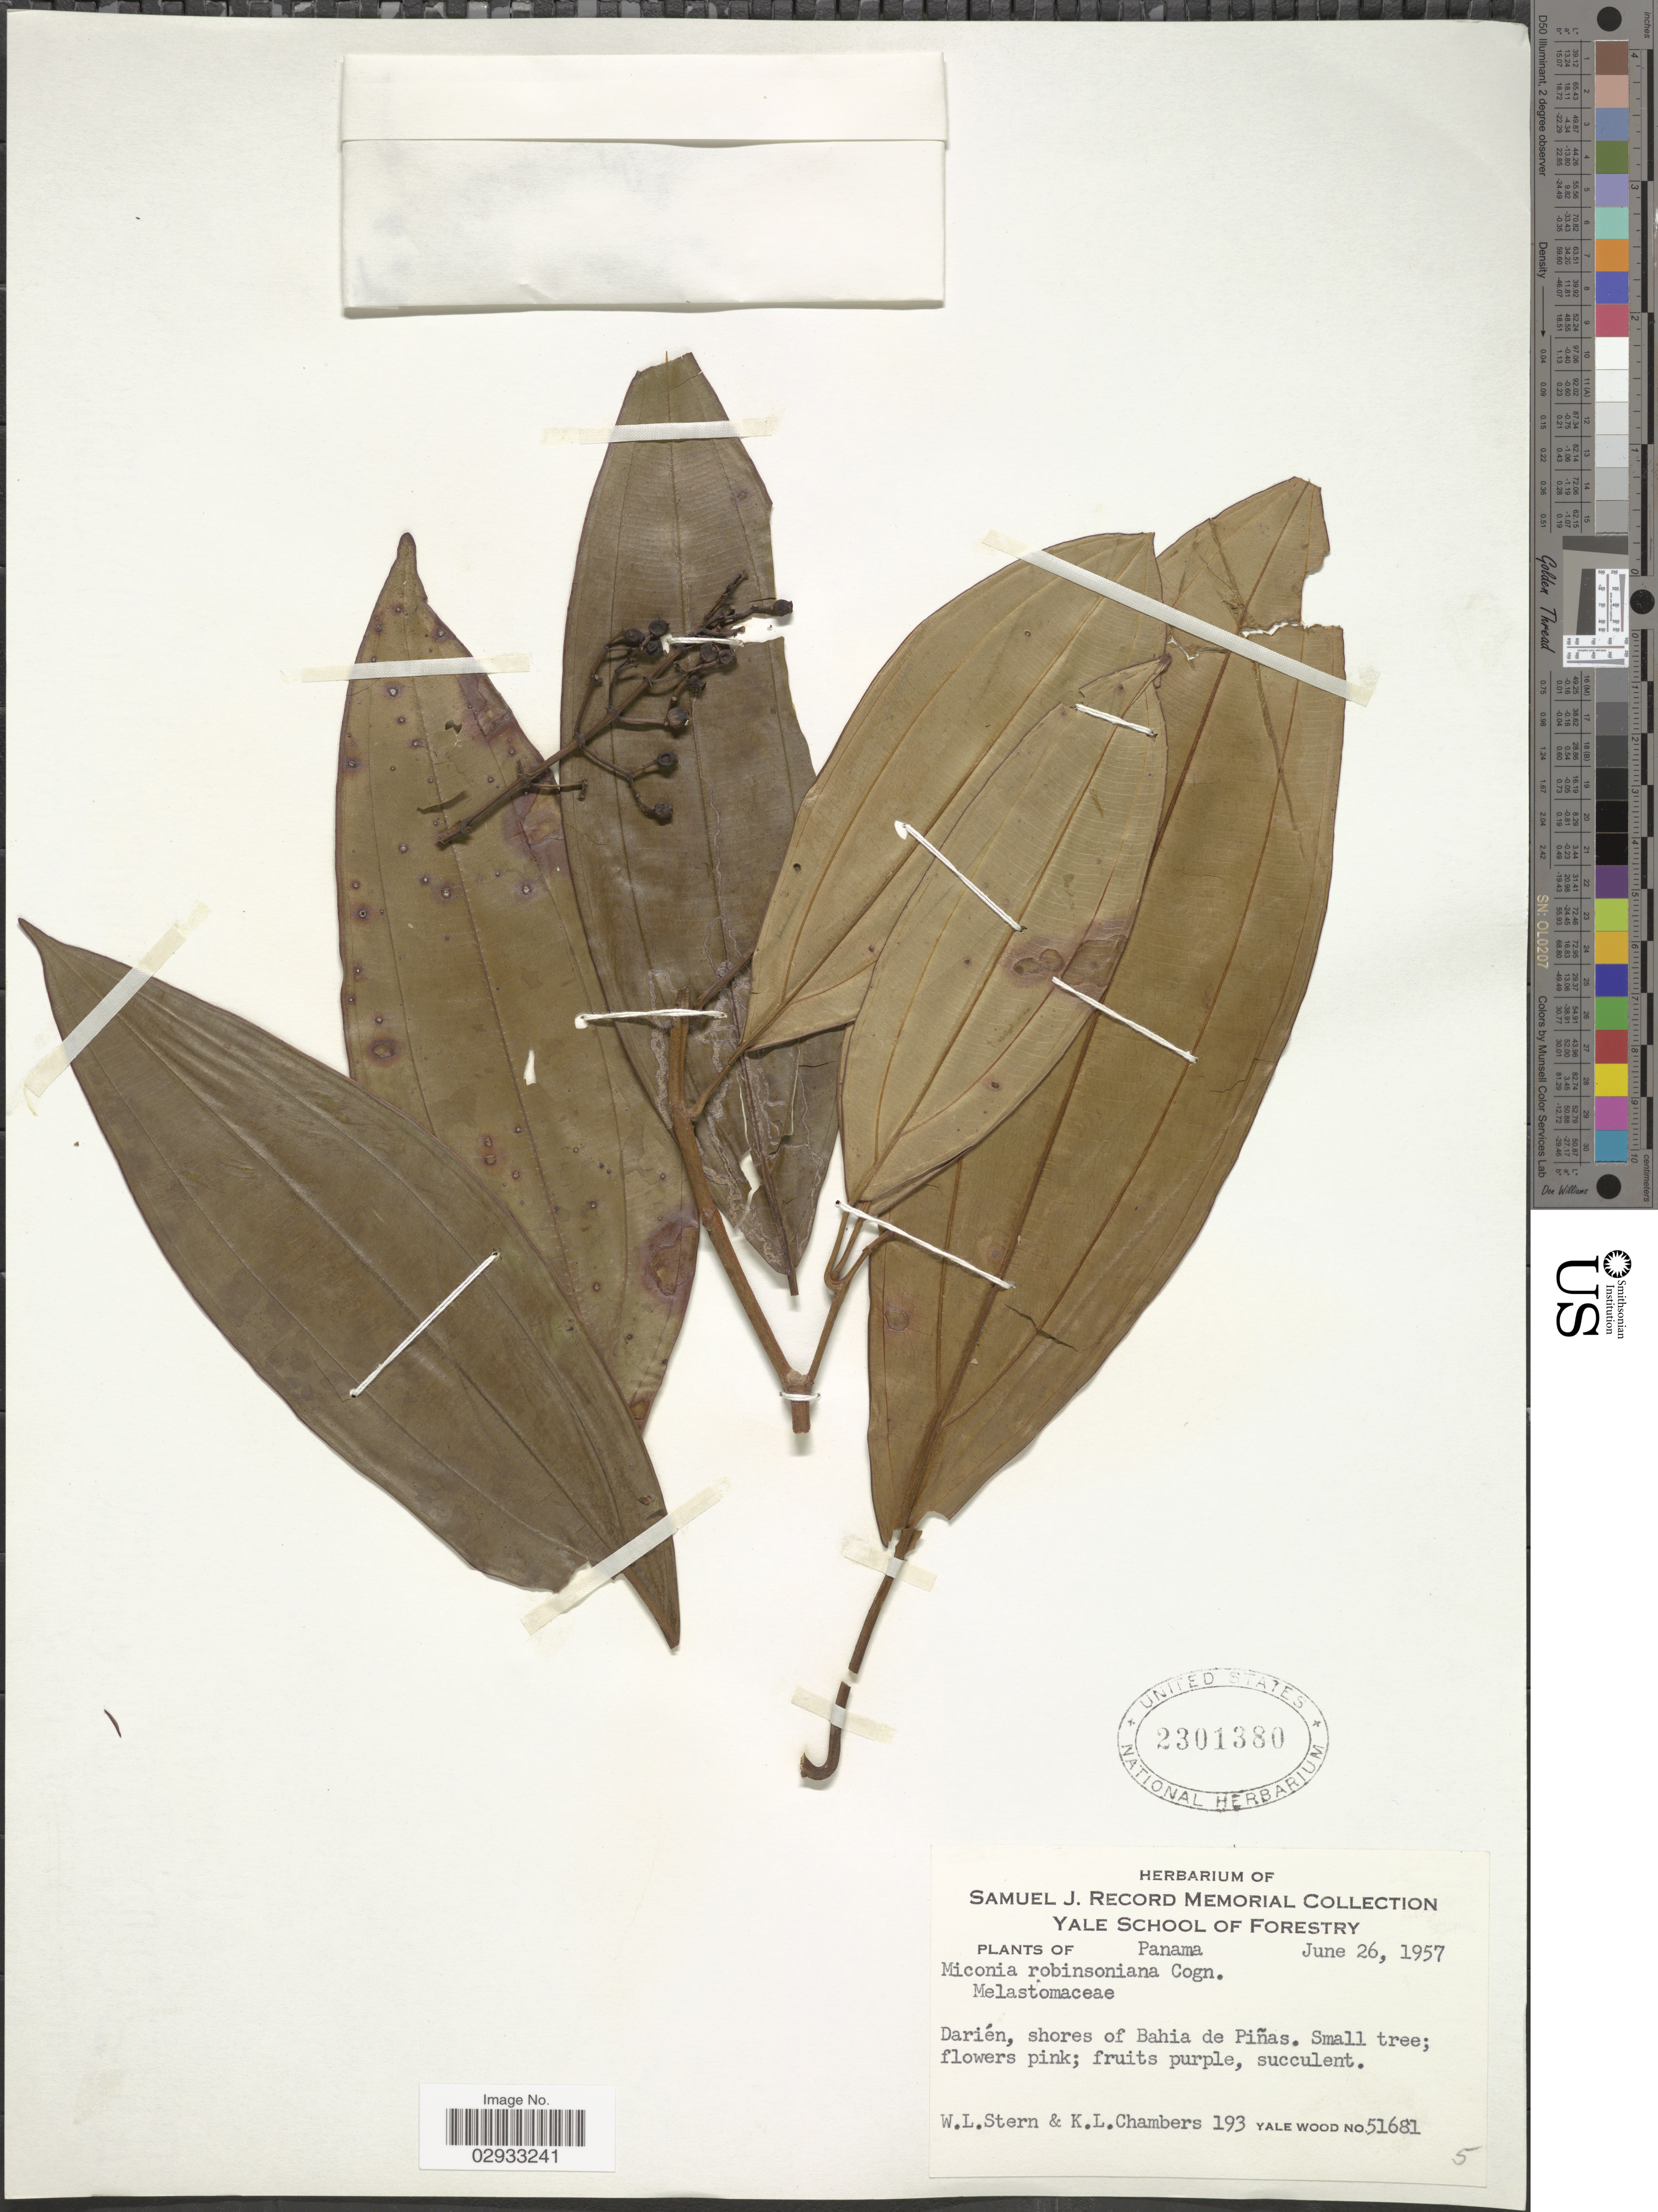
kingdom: Plantae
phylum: Tracheophyta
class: Magnoliopsida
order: Myrtales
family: Melastomataceae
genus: Miconia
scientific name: Miconia reducens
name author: Triana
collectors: W. L. Stern & K. Chambers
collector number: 193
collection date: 1957-06-26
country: Panama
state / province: Darién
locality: Darién, shores of Bahia de Piñas.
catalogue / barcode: US 2301380